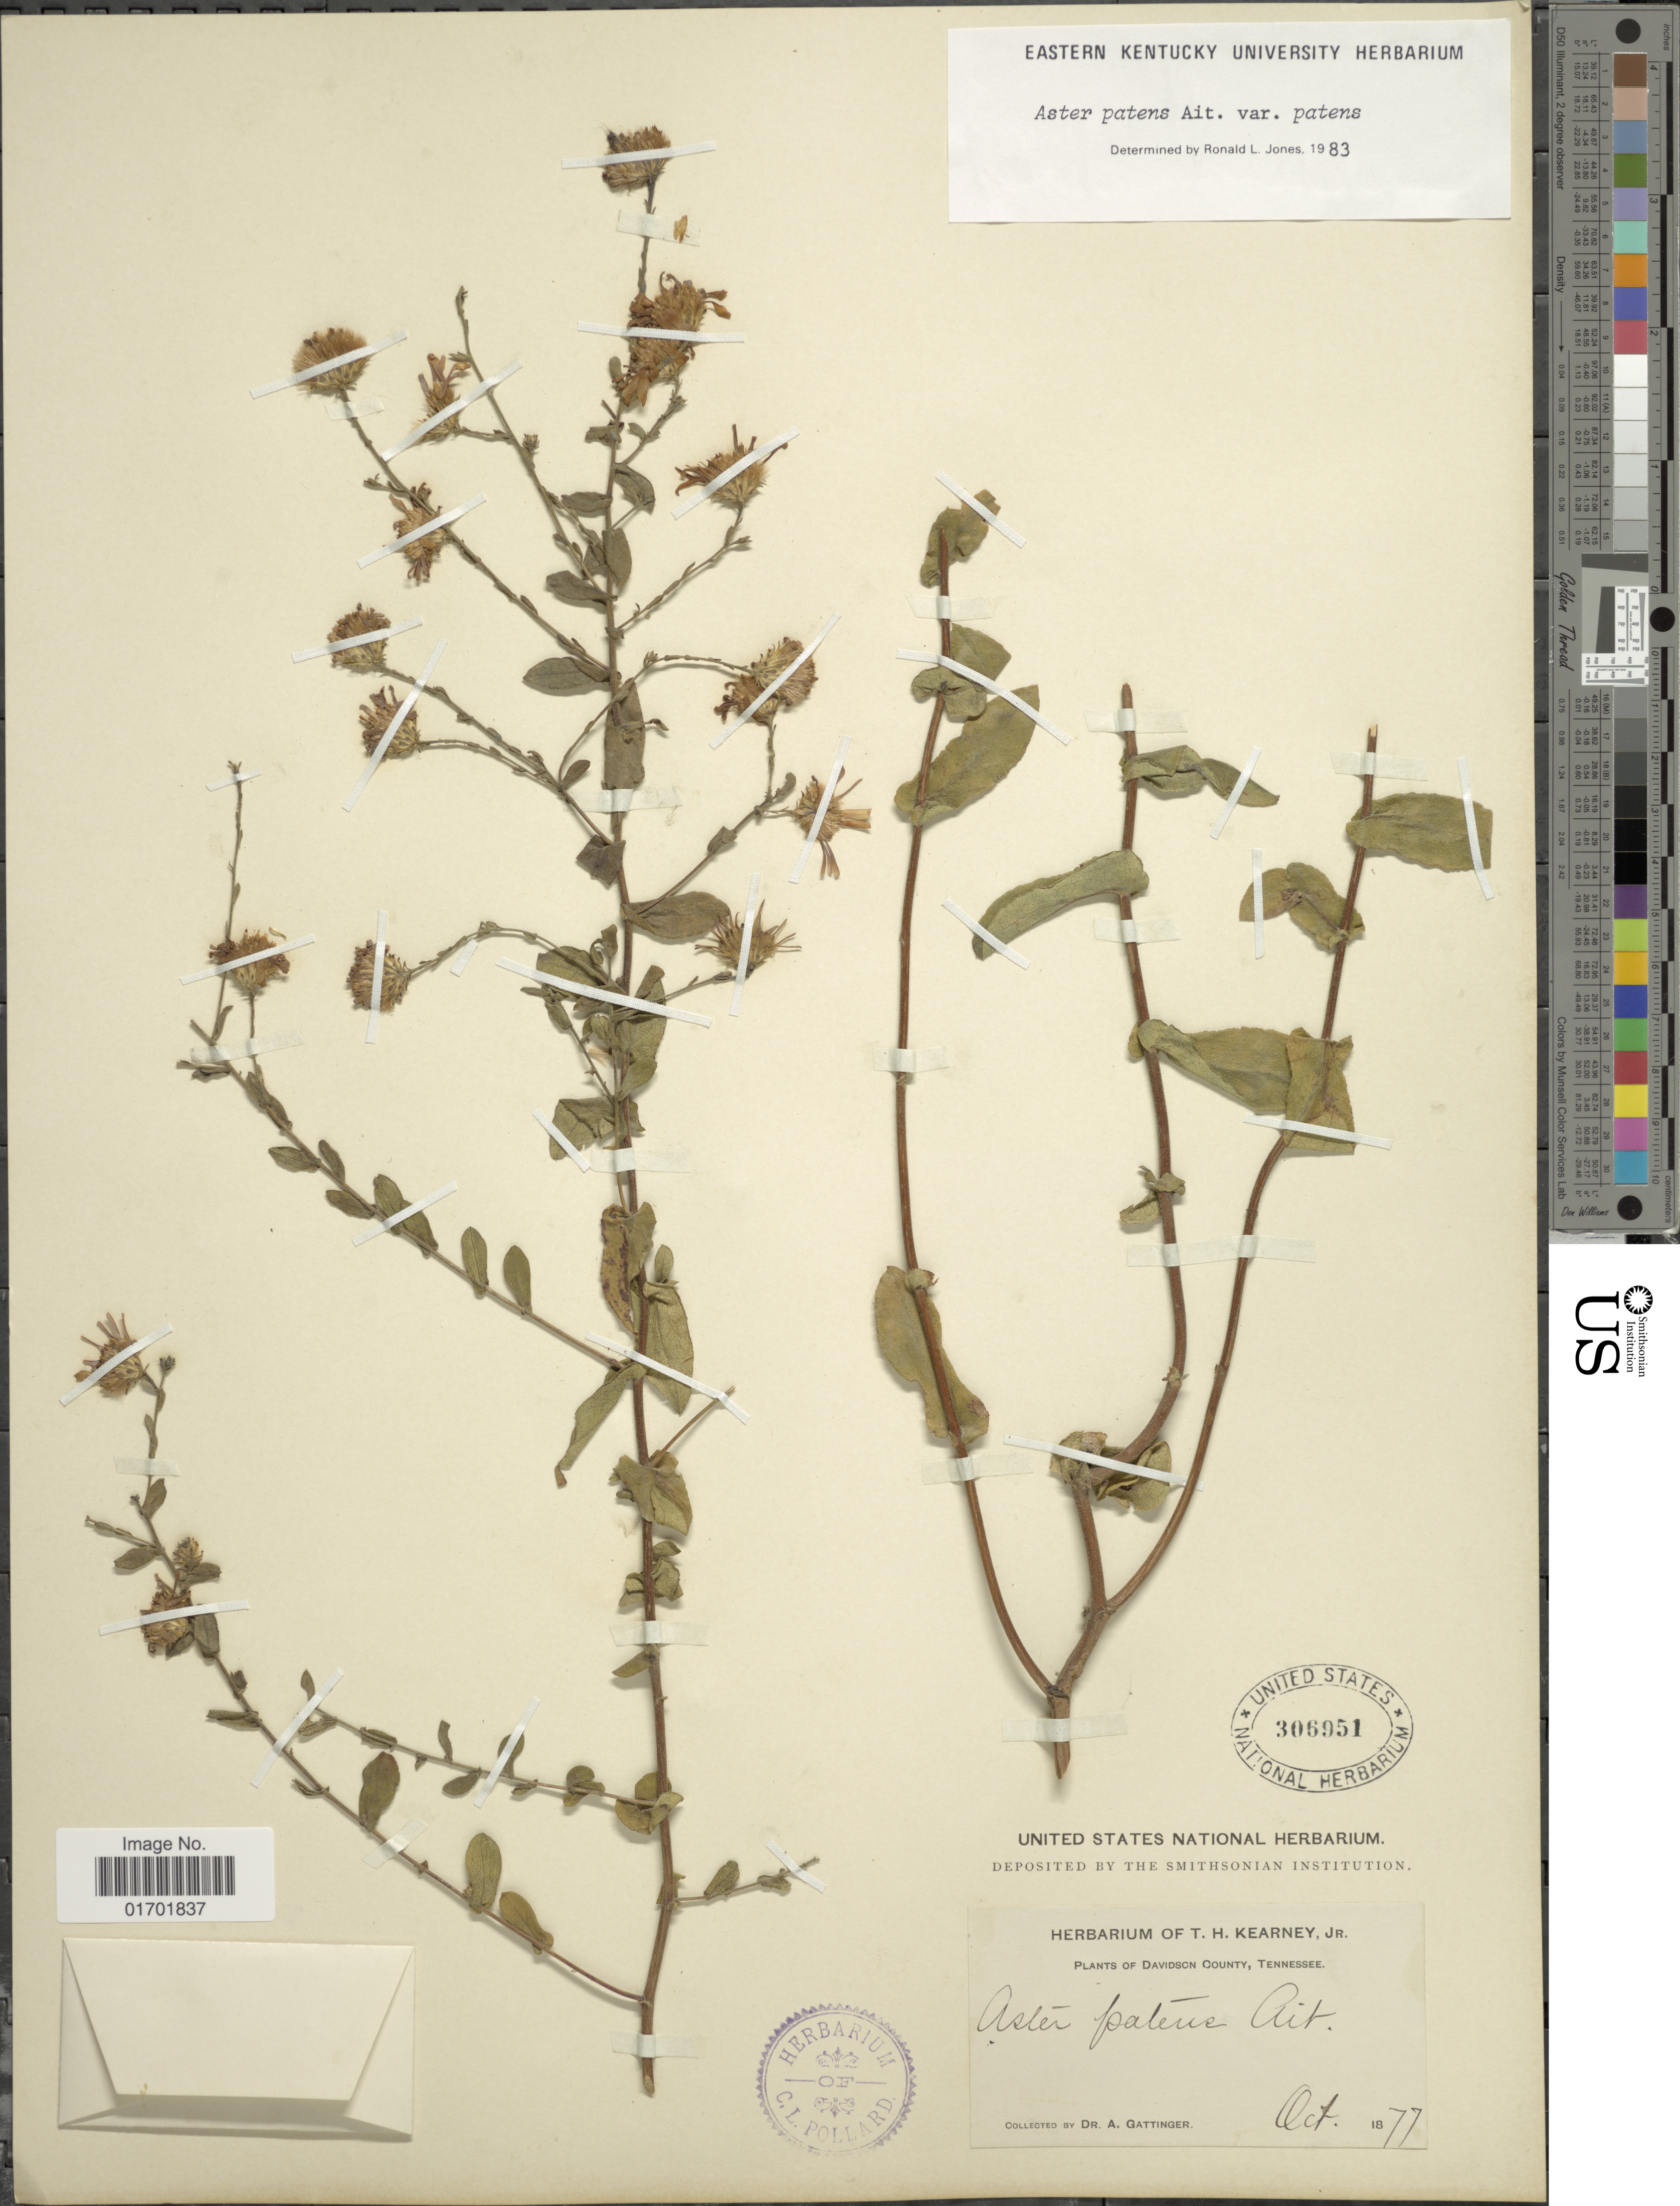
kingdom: Plantae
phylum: Tracheophyta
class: Magnoliopsida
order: Asterales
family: Asteraceae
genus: Symphyotrichum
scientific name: Symphyotrichum patens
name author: (Aiton) G.L. Nesom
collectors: A. Gattinger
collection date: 1877-10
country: United States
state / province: Tennessee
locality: Davidson County.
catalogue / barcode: US 306951